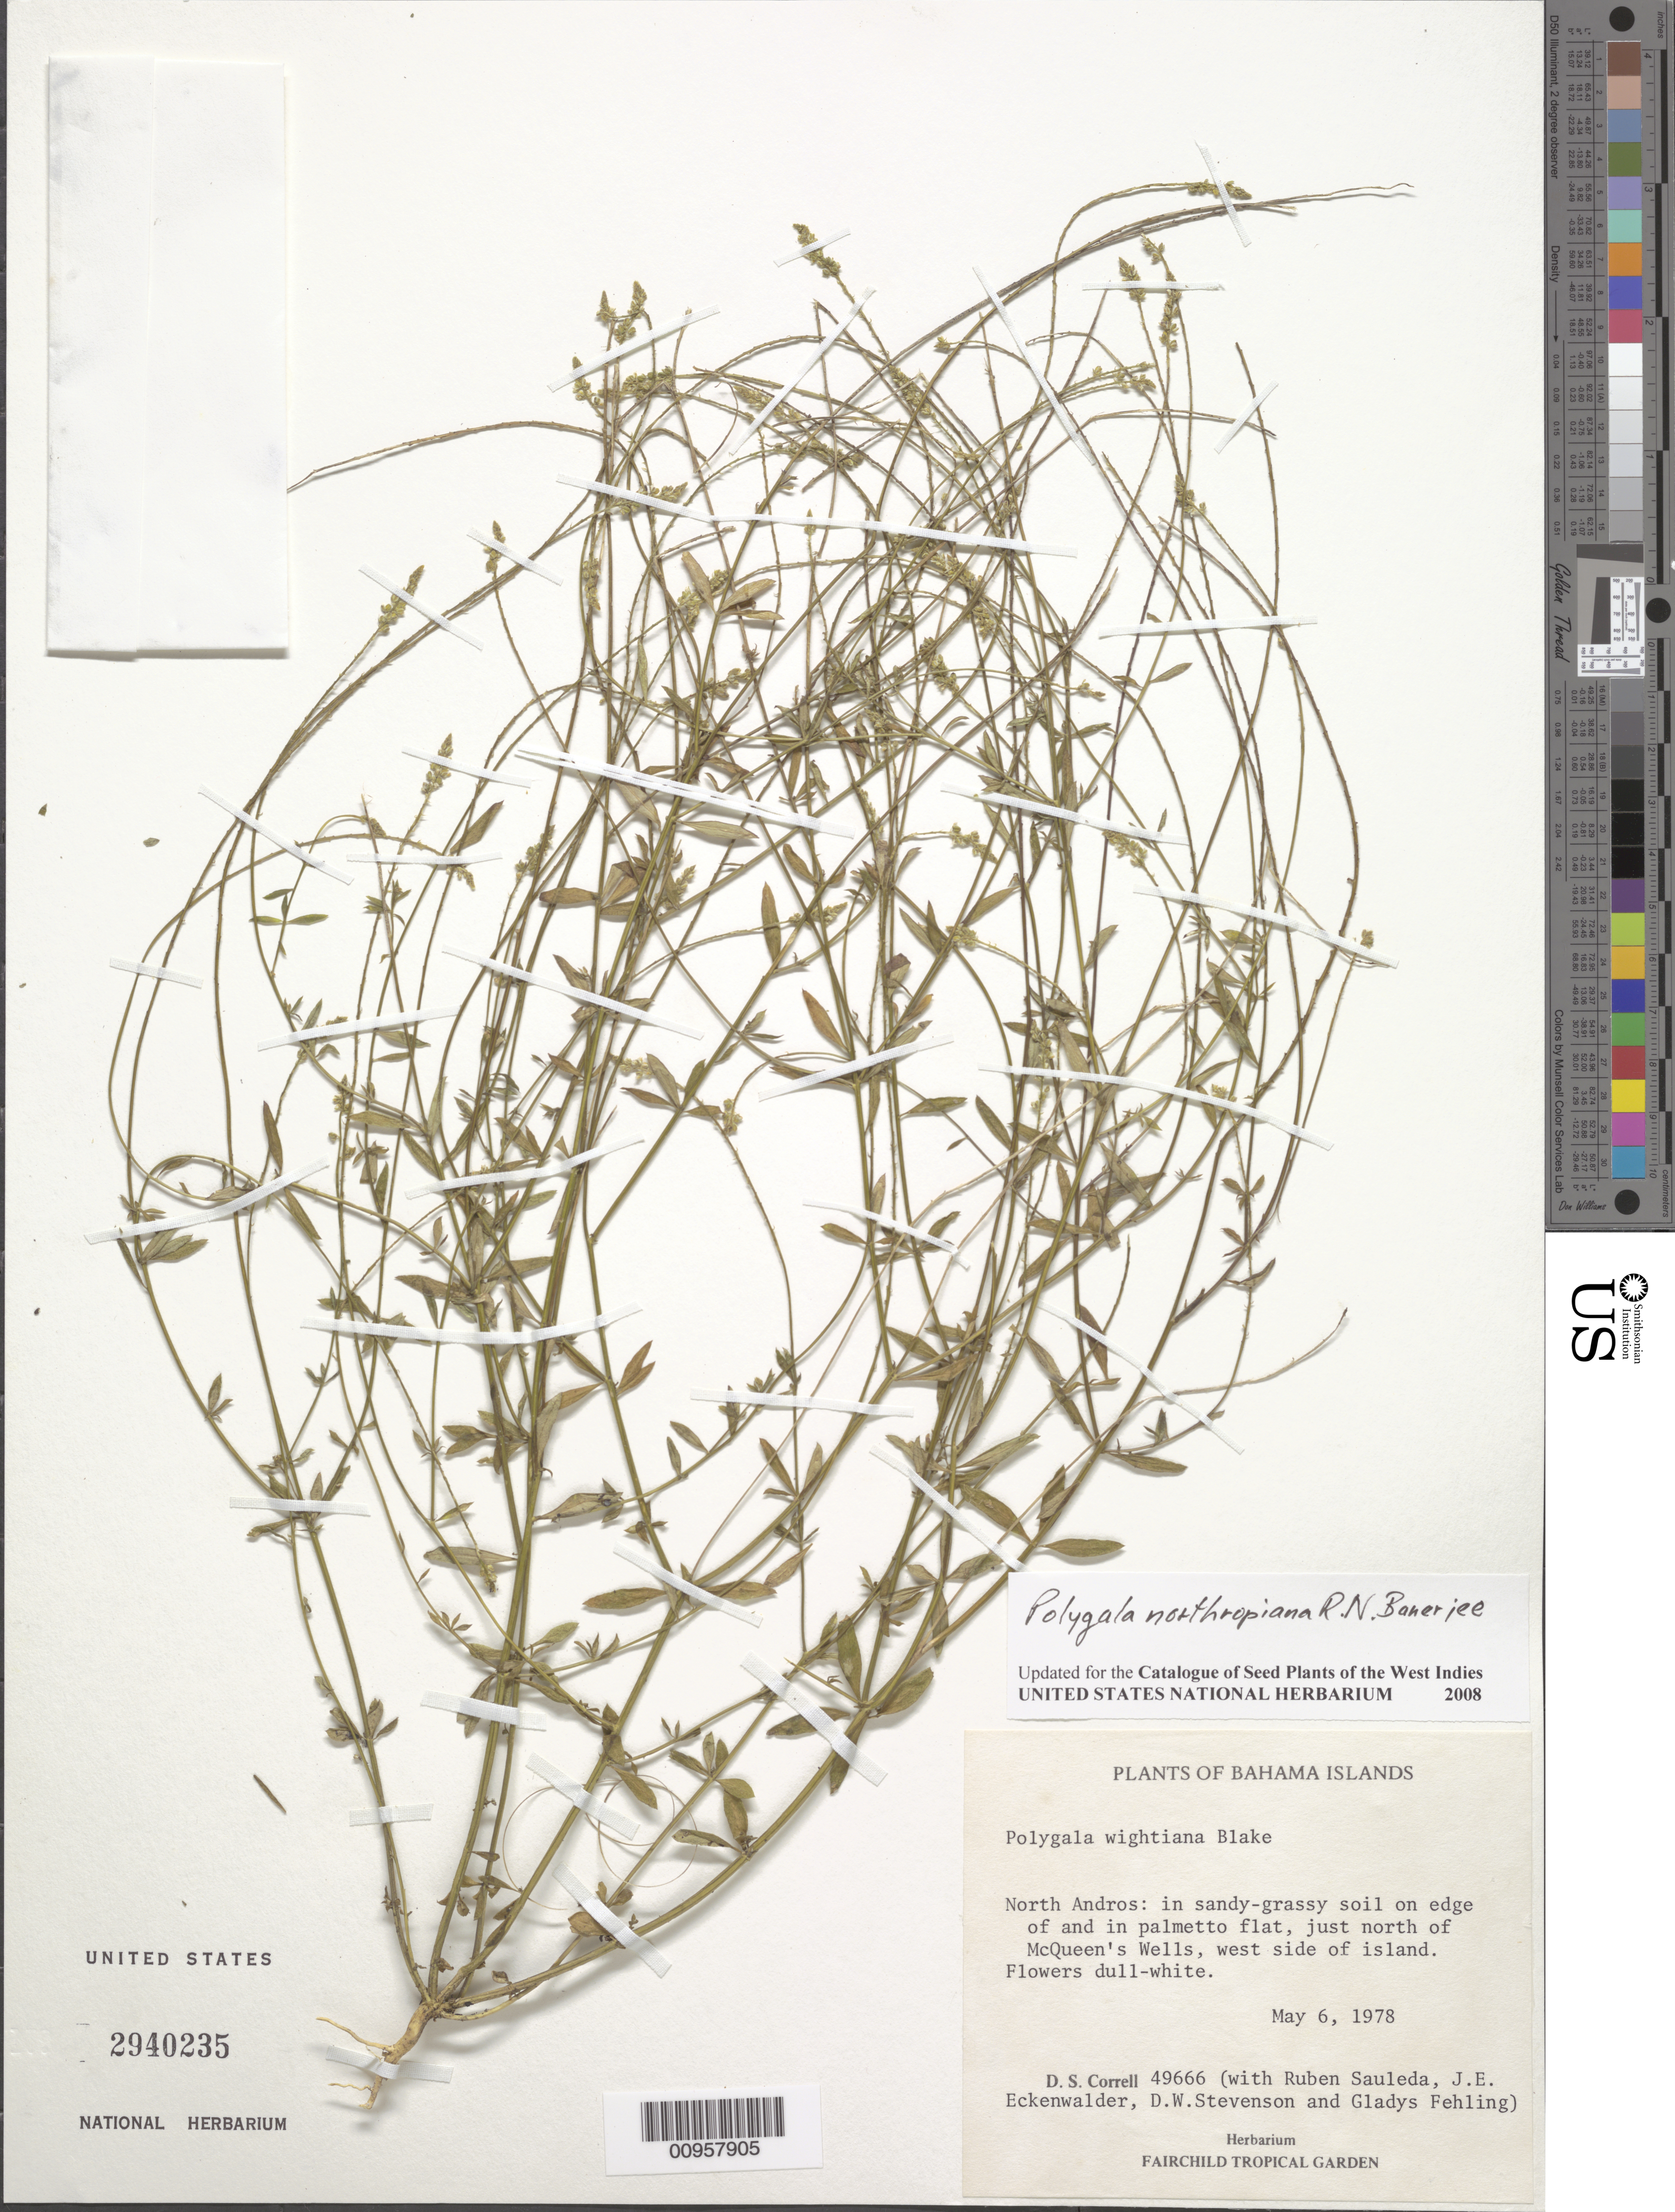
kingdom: Plantae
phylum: Tracheophyta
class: Magnoliopsida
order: Fabales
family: Polygalaceae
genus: Polygala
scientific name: Polygala northropiana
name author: R. N. Banerjee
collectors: D. S. Correll, R. Sauleda, J. Eckenwalder, D. W. Stevenson & G. Fehling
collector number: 49666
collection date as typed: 06 May 1978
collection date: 1978-05-06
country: Bahamas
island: North Andros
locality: Just N of McQueen's Wells, west side of island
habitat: In sandy-grassy soil on edge of and in palmetto flat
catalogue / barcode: US 2940235